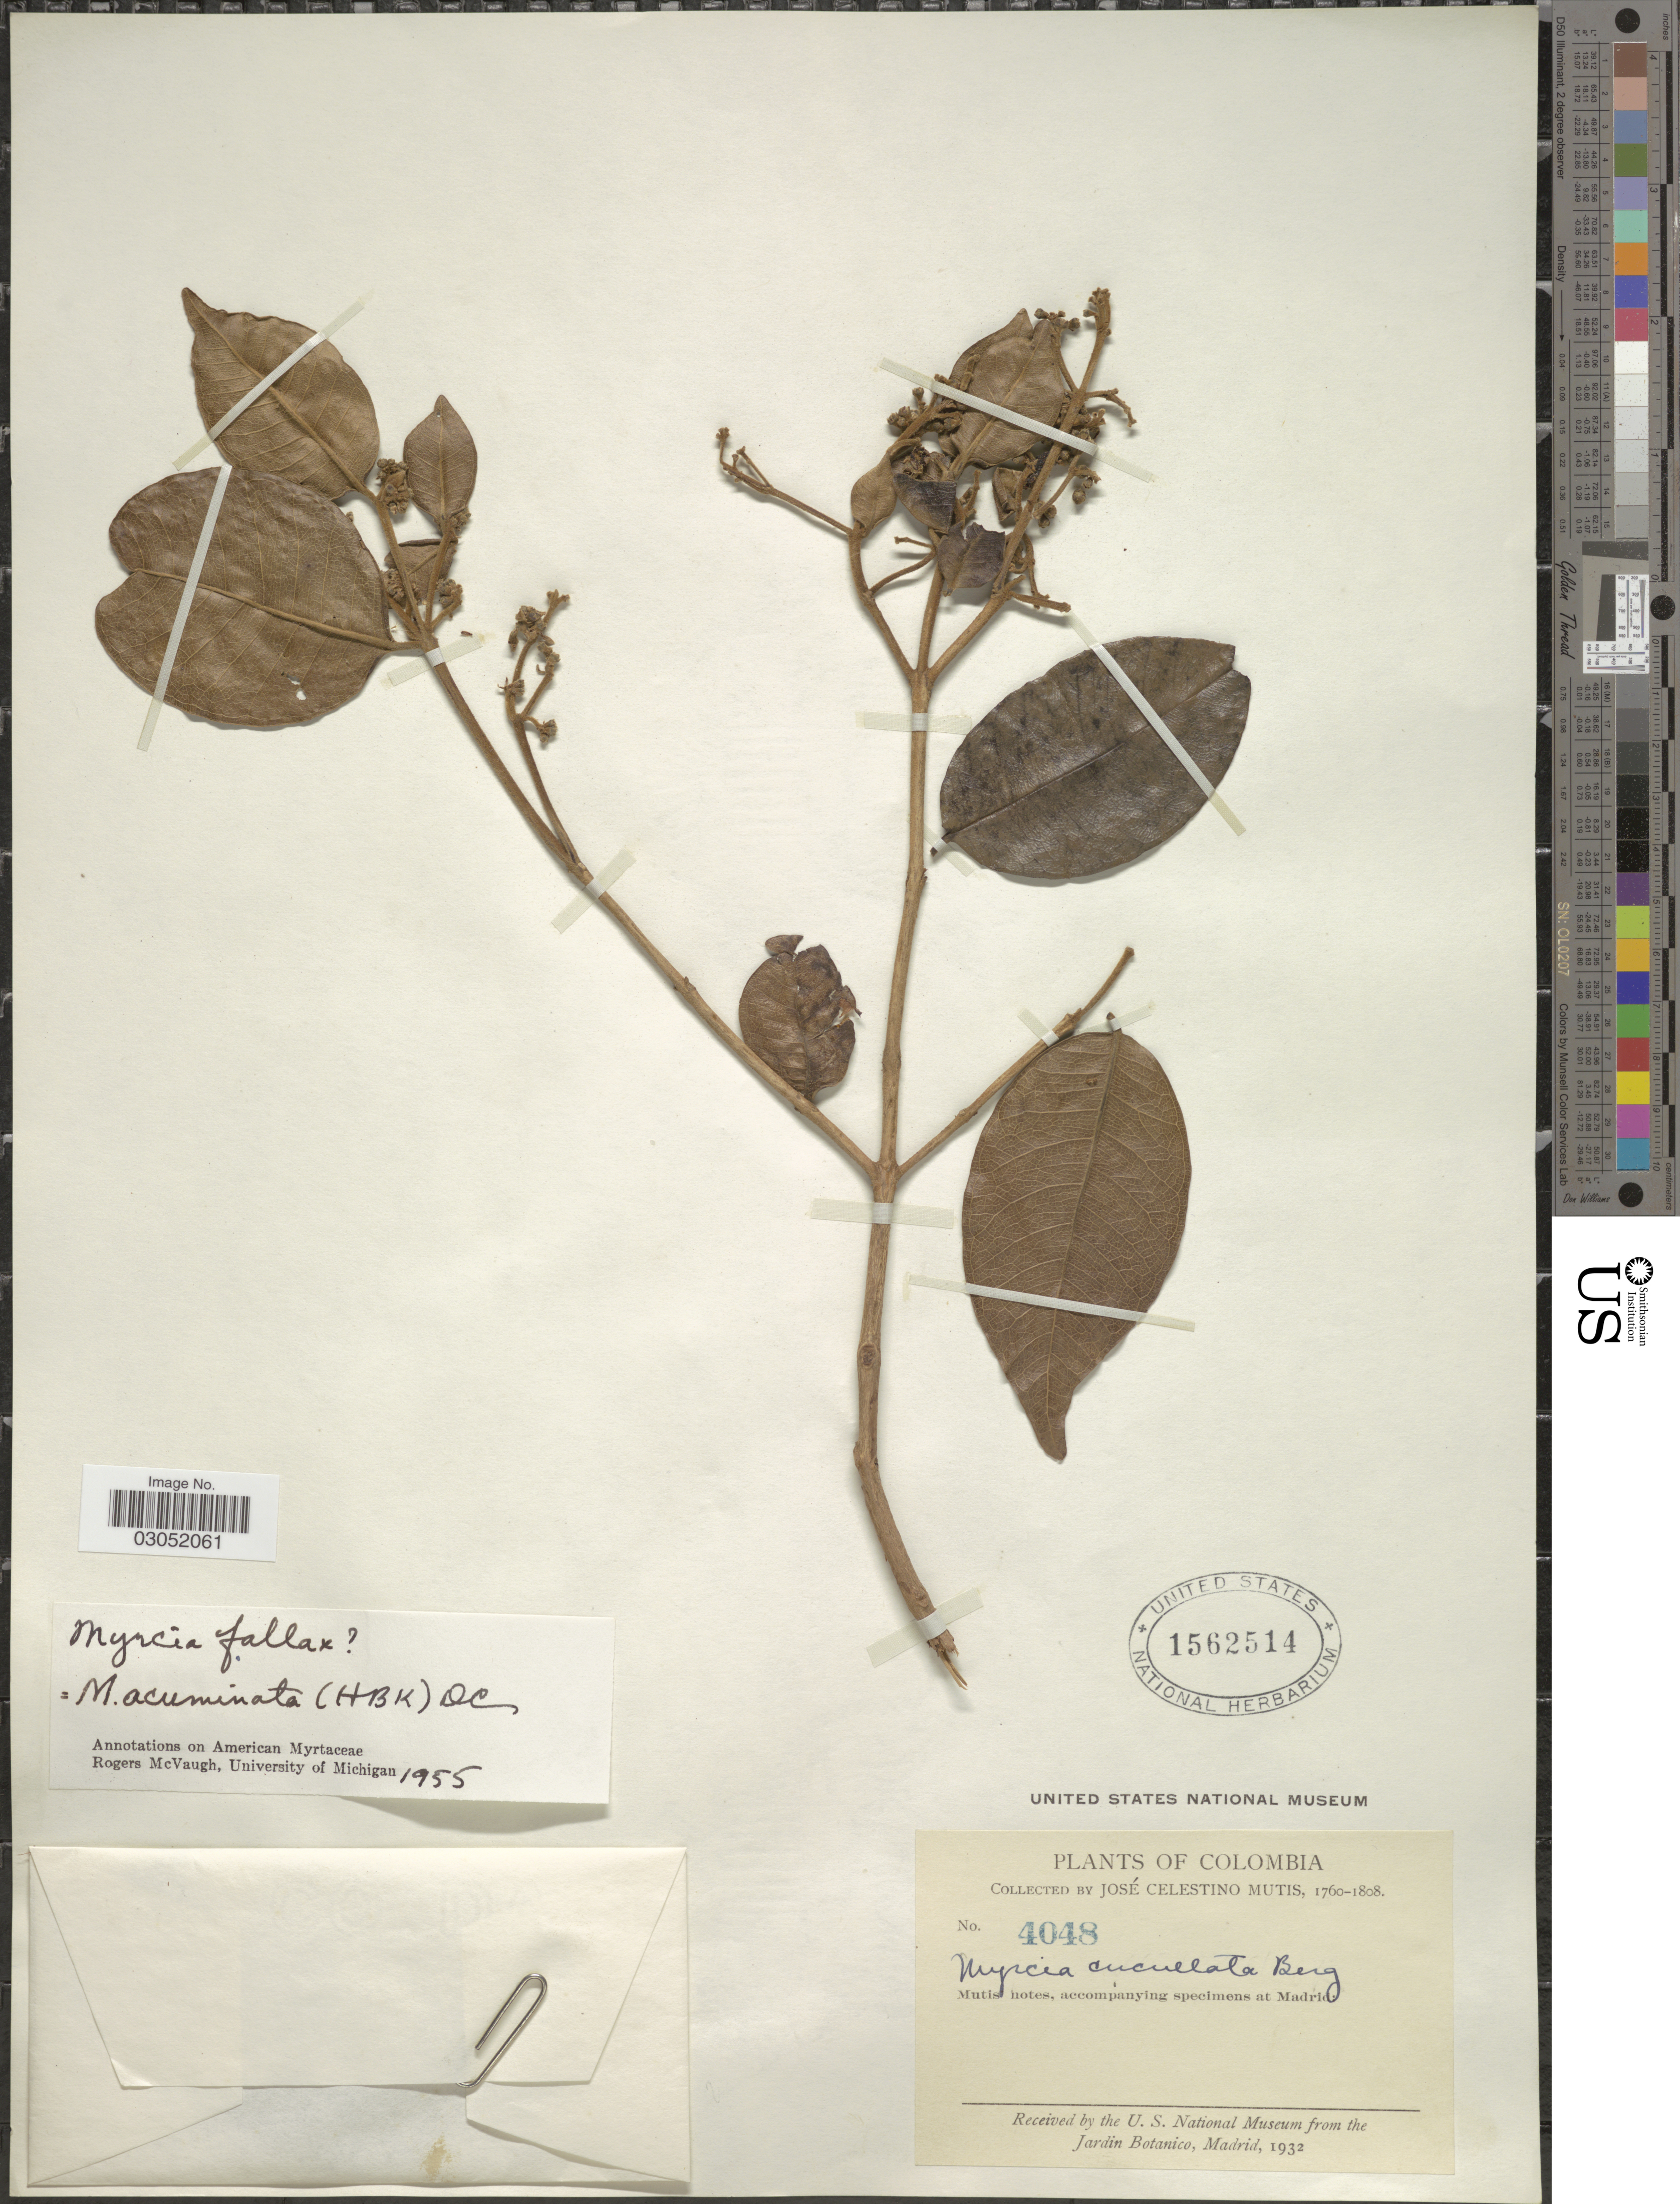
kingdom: Plantae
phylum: Tracheophyta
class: Magnoliopsida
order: Myrtales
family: Myrtaceae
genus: Myrcia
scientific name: Myrcia acuminata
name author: (Kunth) DC.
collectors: J. C. B. Mutis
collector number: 4048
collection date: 1760/1808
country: Colombia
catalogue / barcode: US 1562514